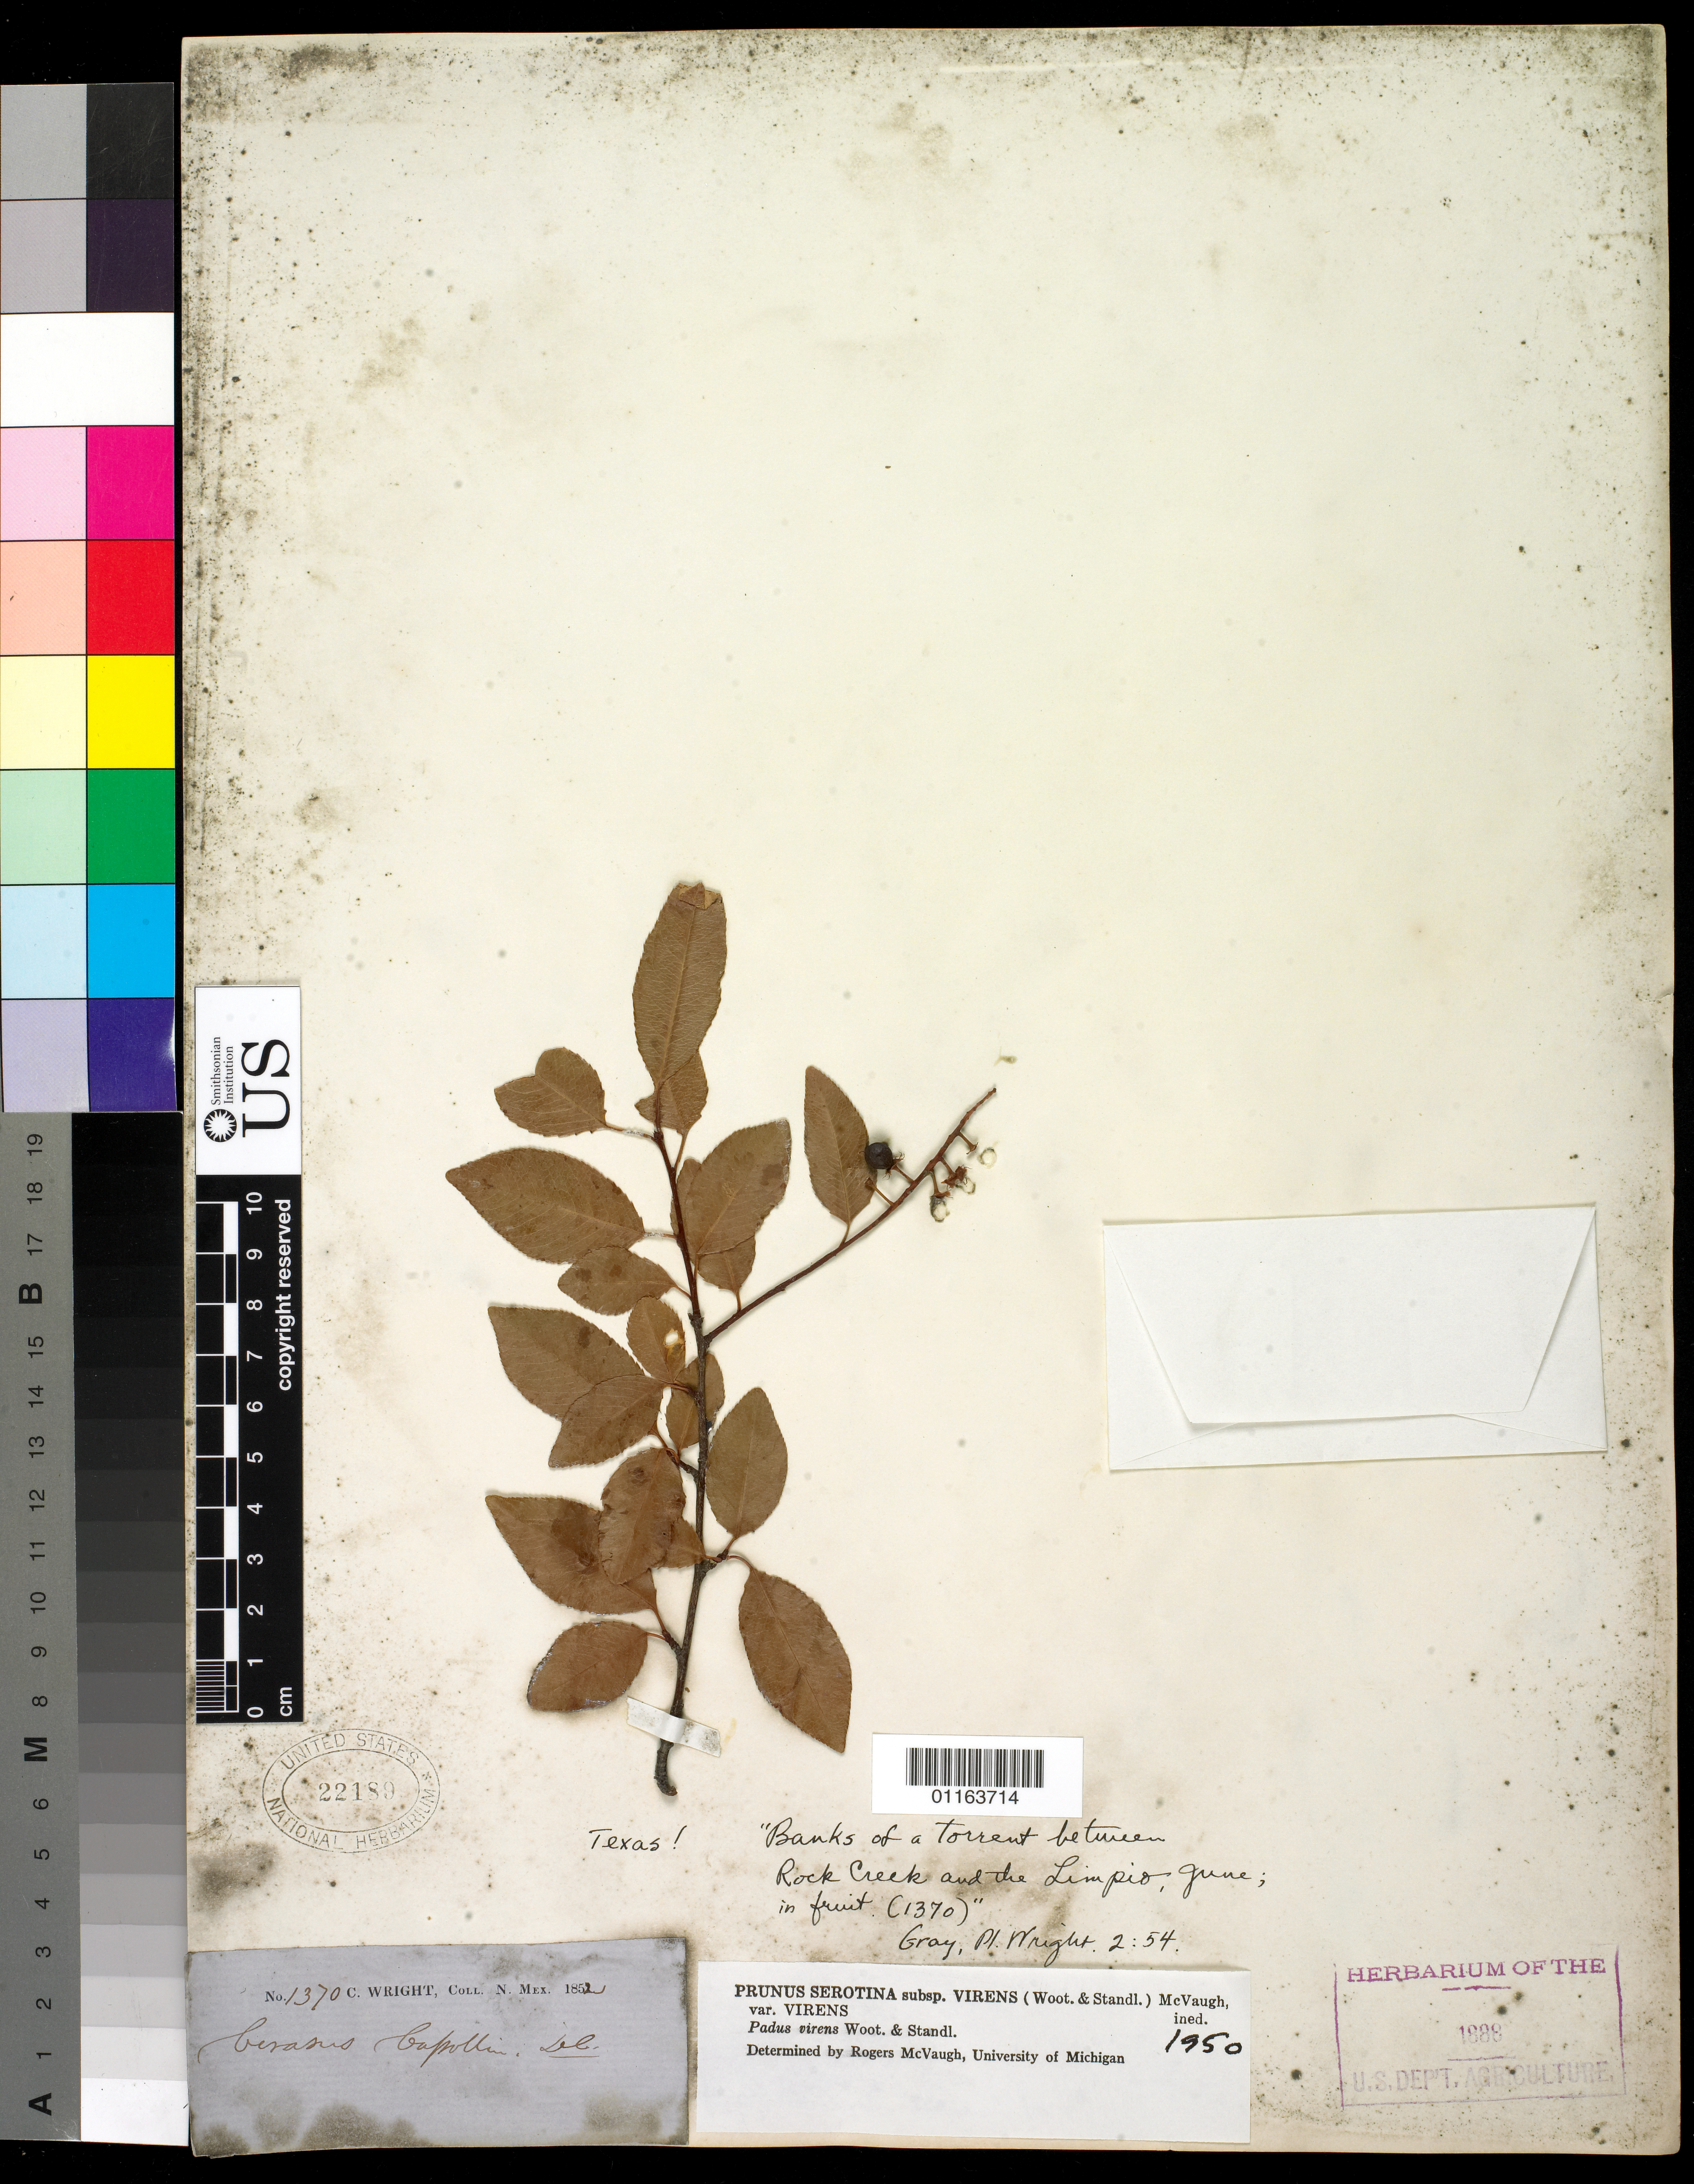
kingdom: Plantae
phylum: Tracheophyta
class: Magnoliopsida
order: Rosales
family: Rosaceae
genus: Prunus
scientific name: Prunus serotina var. virens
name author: (Wooton & Standl.) McVaugh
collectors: C. Wright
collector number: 1370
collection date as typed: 1852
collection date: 1852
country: United States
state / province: New Mexico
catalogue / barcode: US 22189